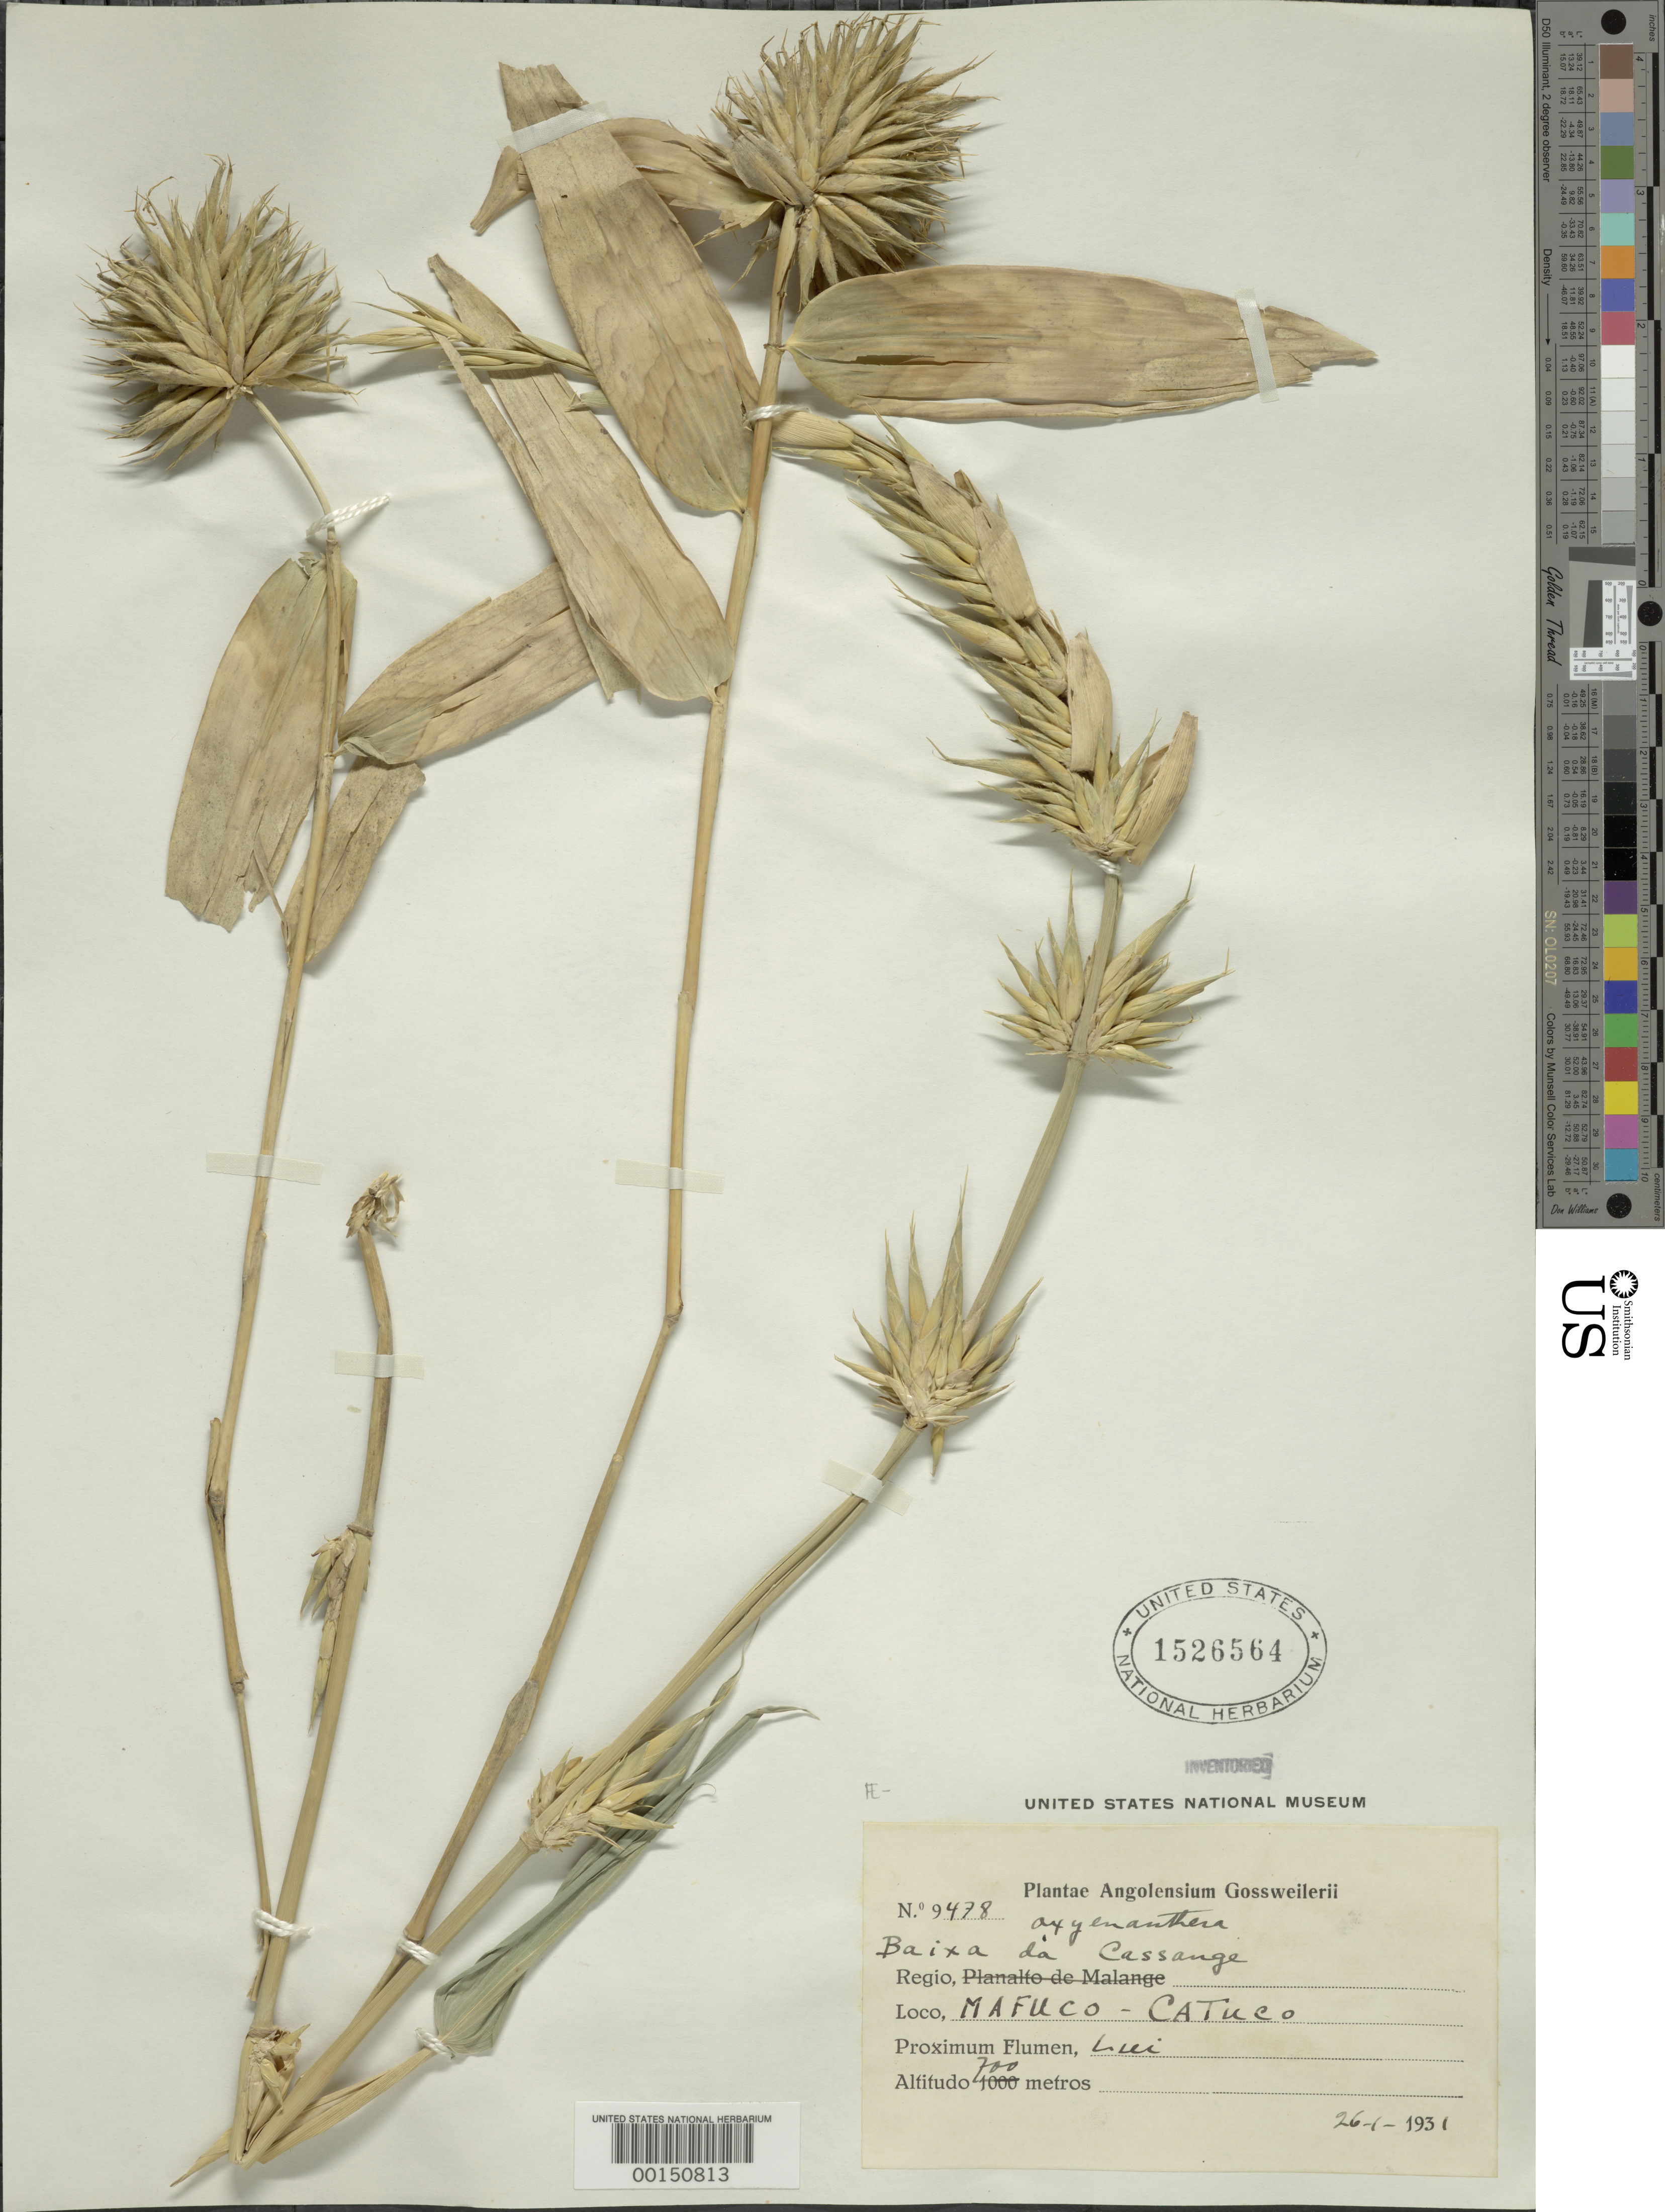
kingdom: Plantae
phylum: Tracheophyta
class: Liliopsida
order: Poales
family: Poaceae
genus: Oxytenanthera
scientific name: Oxytenanthera abyssinica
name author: (A. Rich.) Munro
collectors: J. Gossweiler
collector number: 9478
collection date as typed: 26 Jan 1931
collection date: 1931-01-26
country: Angola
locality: Baixa da Cassange, Mafuco, Catuco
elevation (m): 700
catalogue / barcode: US 1526564